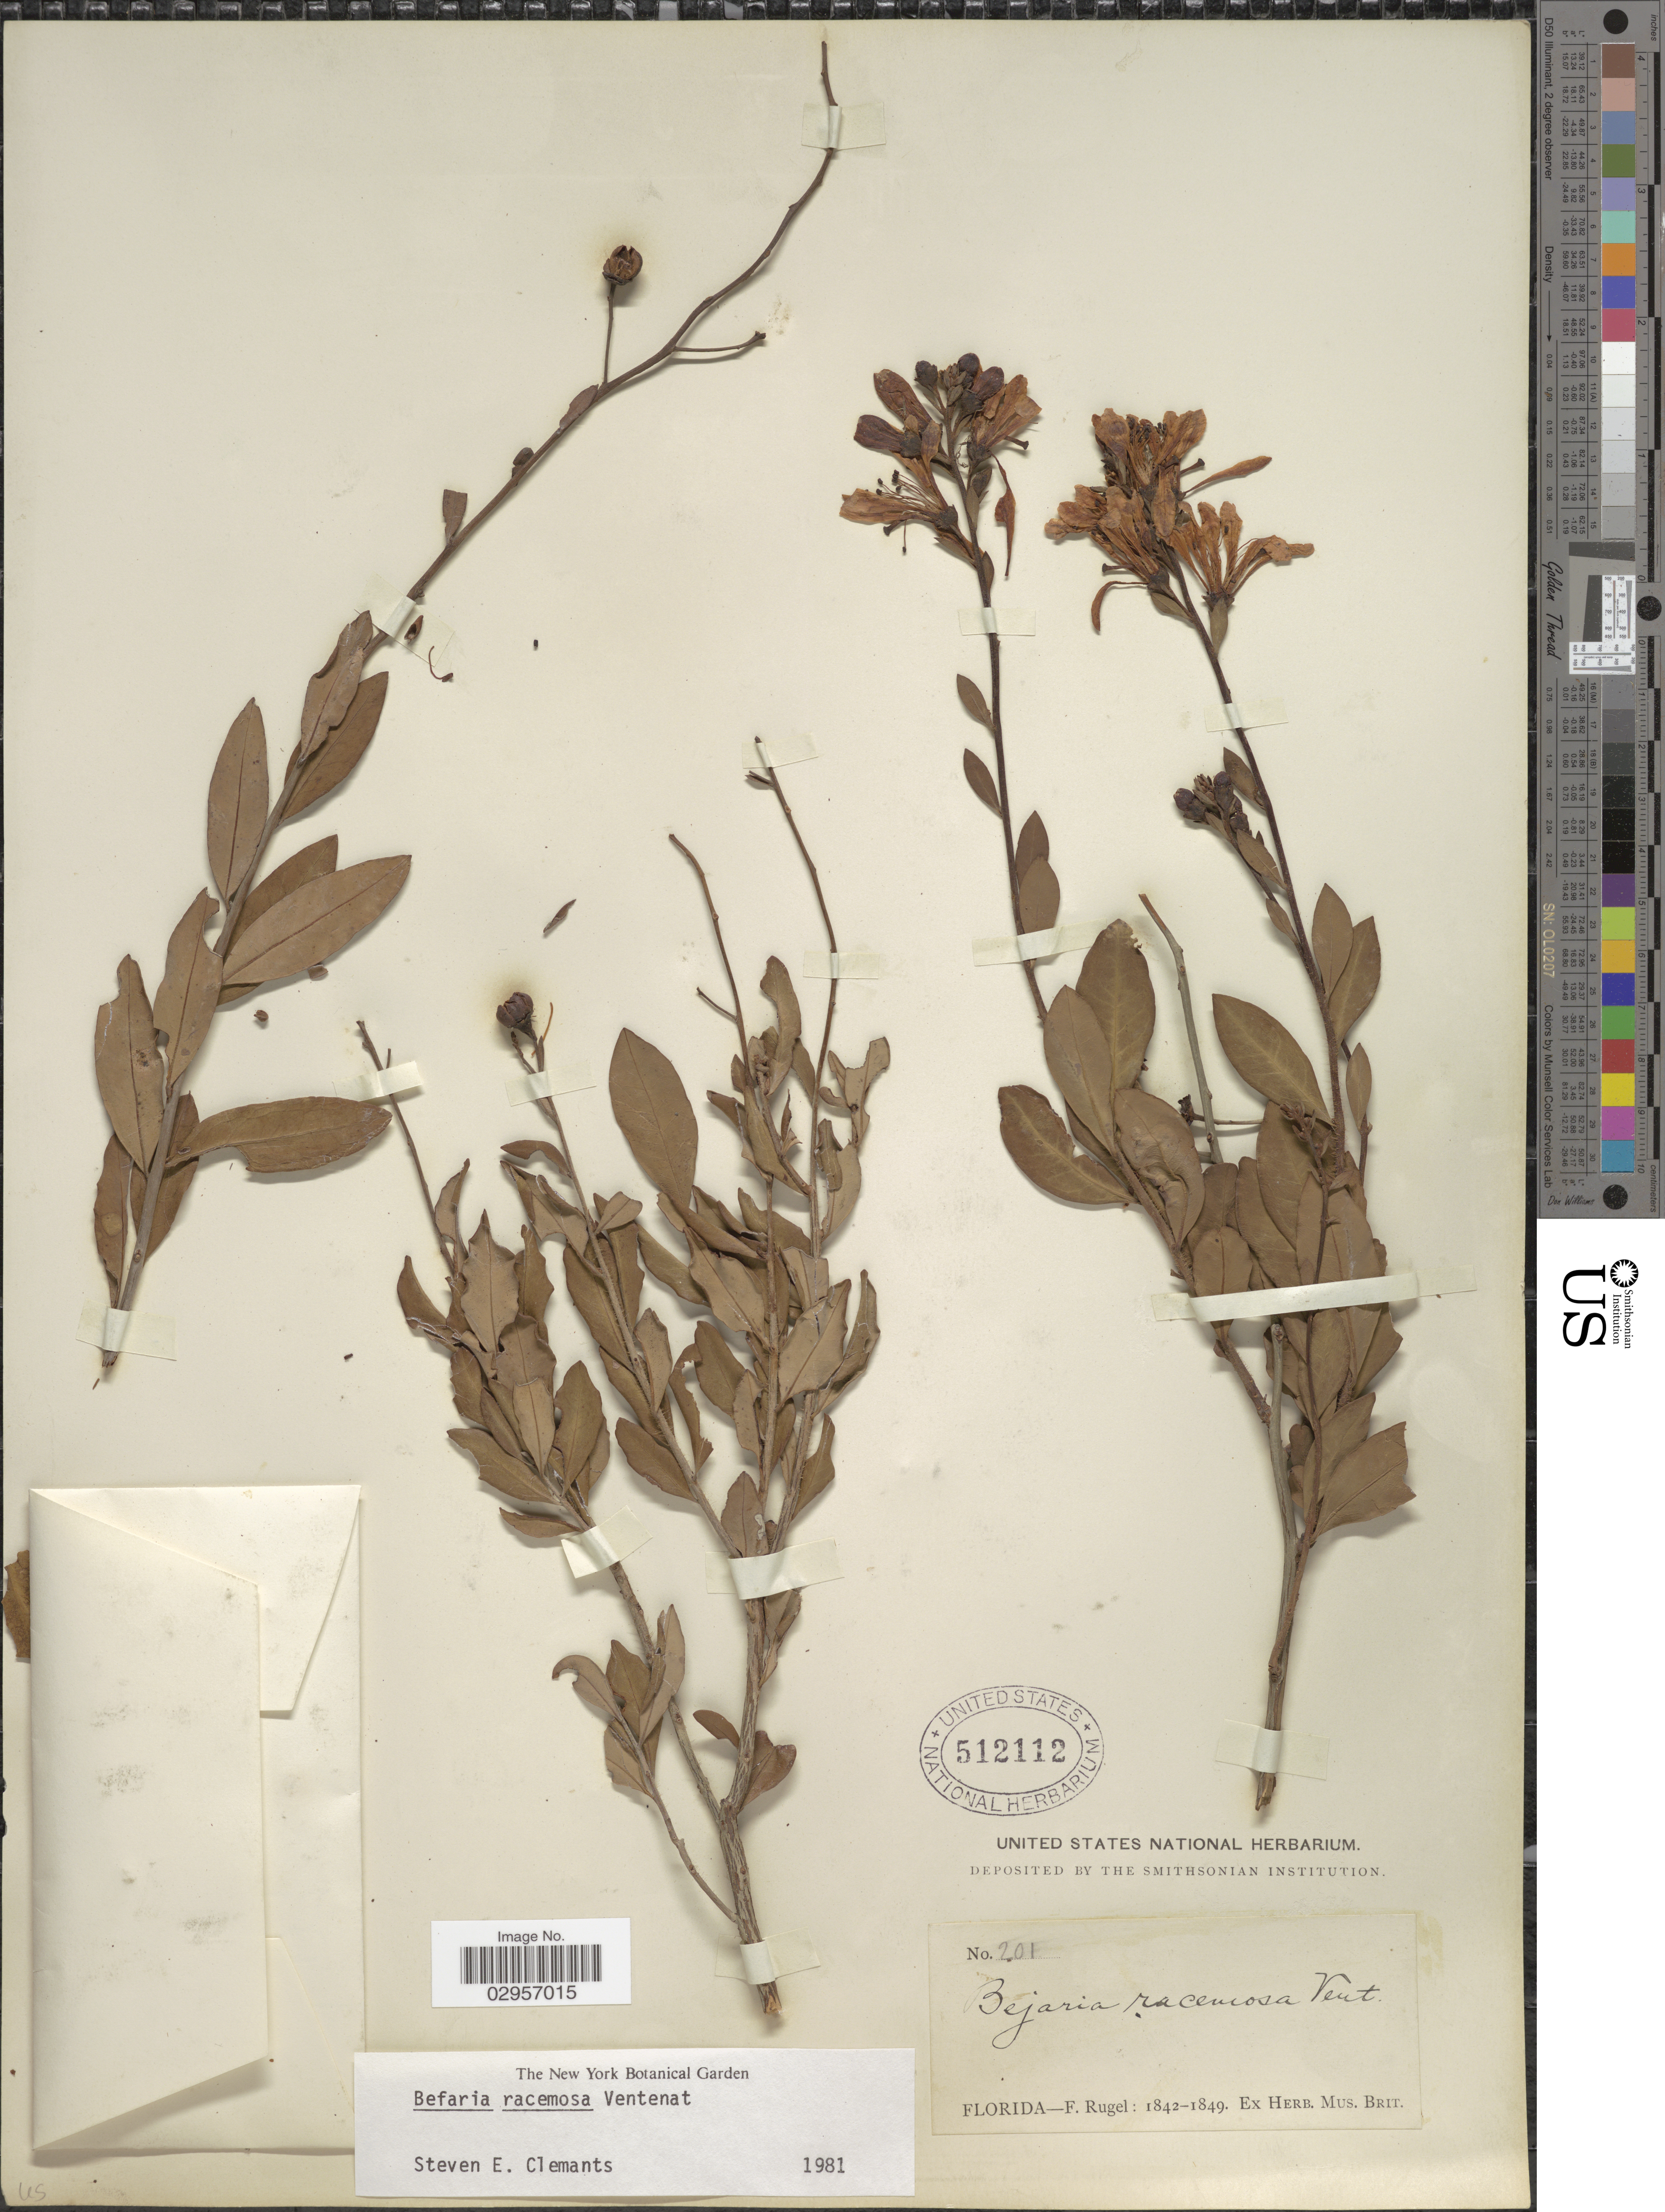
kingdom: Plantae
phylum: Tracheophyta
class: Magnoliopsida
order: Ericales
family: Ericaceae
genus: Bejaria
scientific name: Bejaria racemosa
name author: Vent.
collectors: F. Rugel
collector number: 201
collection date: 1842/1849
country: United States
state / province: Florida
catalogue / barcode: US 512112